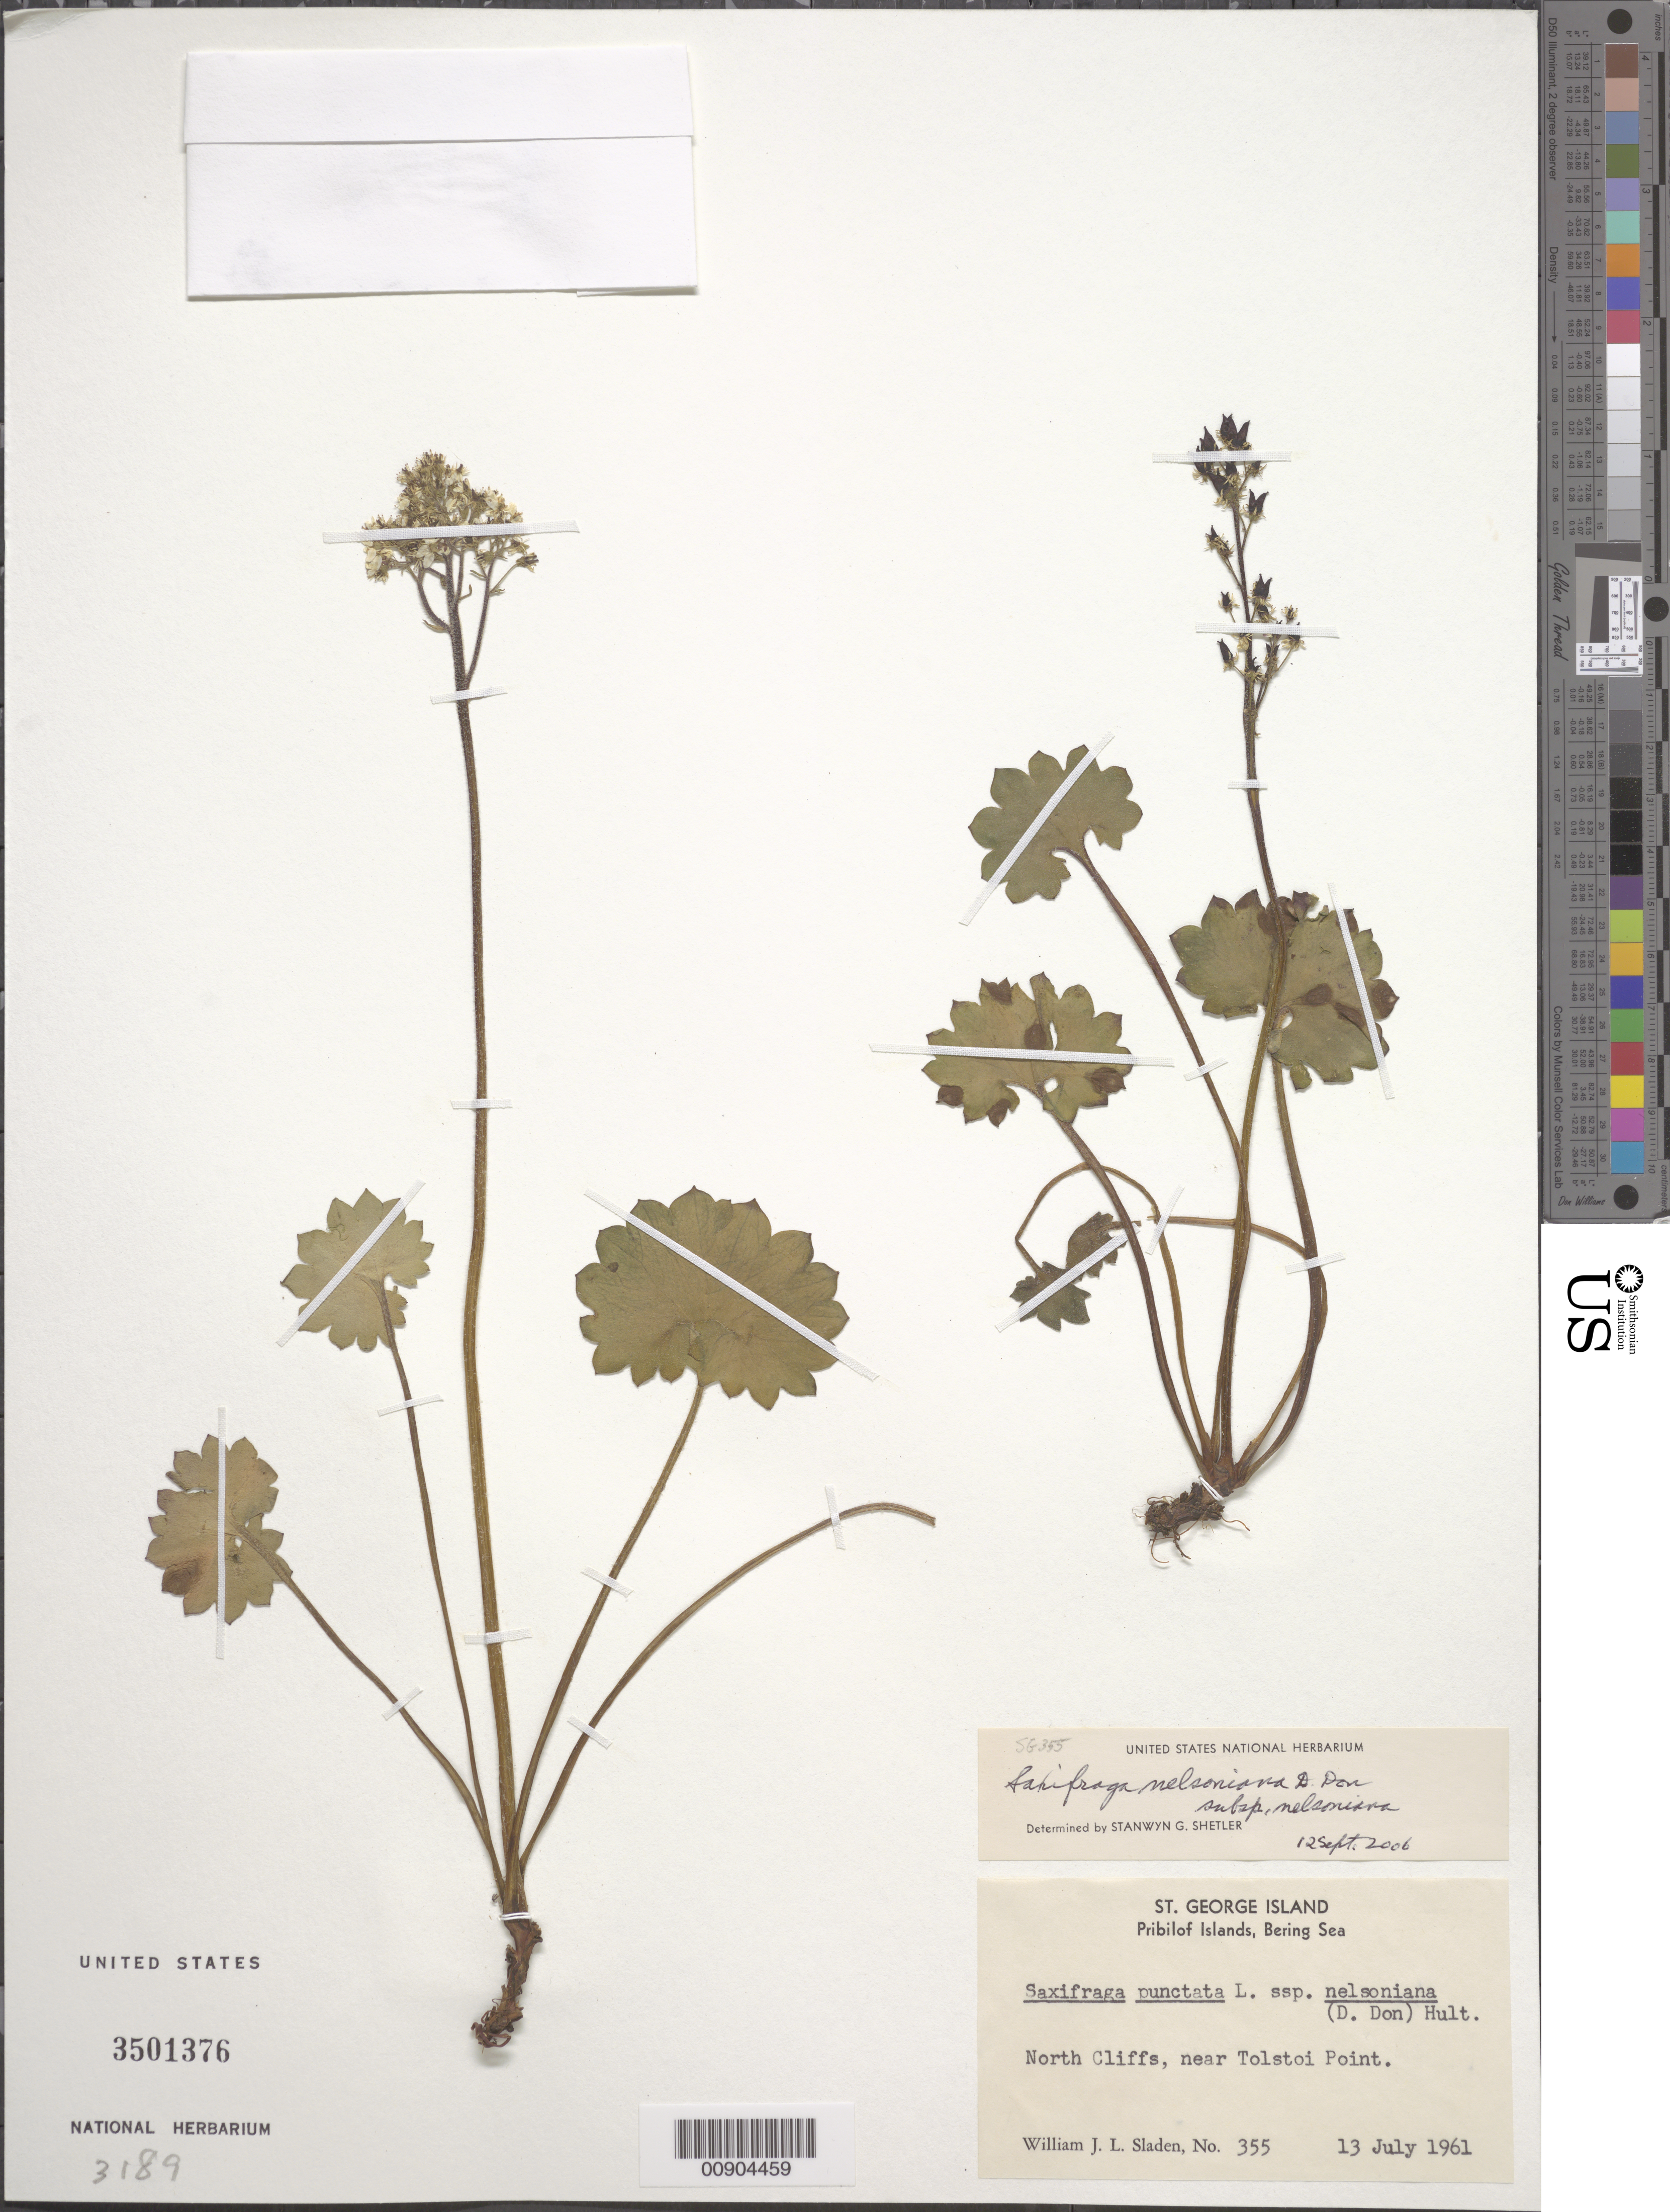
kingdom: Plantae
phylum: Tracheophyta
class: Magnoliopsida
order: Saxifragales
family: Saxifragaceae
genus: Micranthes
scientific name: Micranthes nelsoniana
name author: (D. Don) Small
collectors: W. Sladen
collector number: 355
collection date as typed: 13 Jul 1961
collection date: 1961-07-13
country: United States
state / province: Alaska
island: St. George Island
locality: St. George Island. North Cliffs near Tolstoi Point., Bering Sea, Pribilof Islands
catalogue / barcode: US 3501376